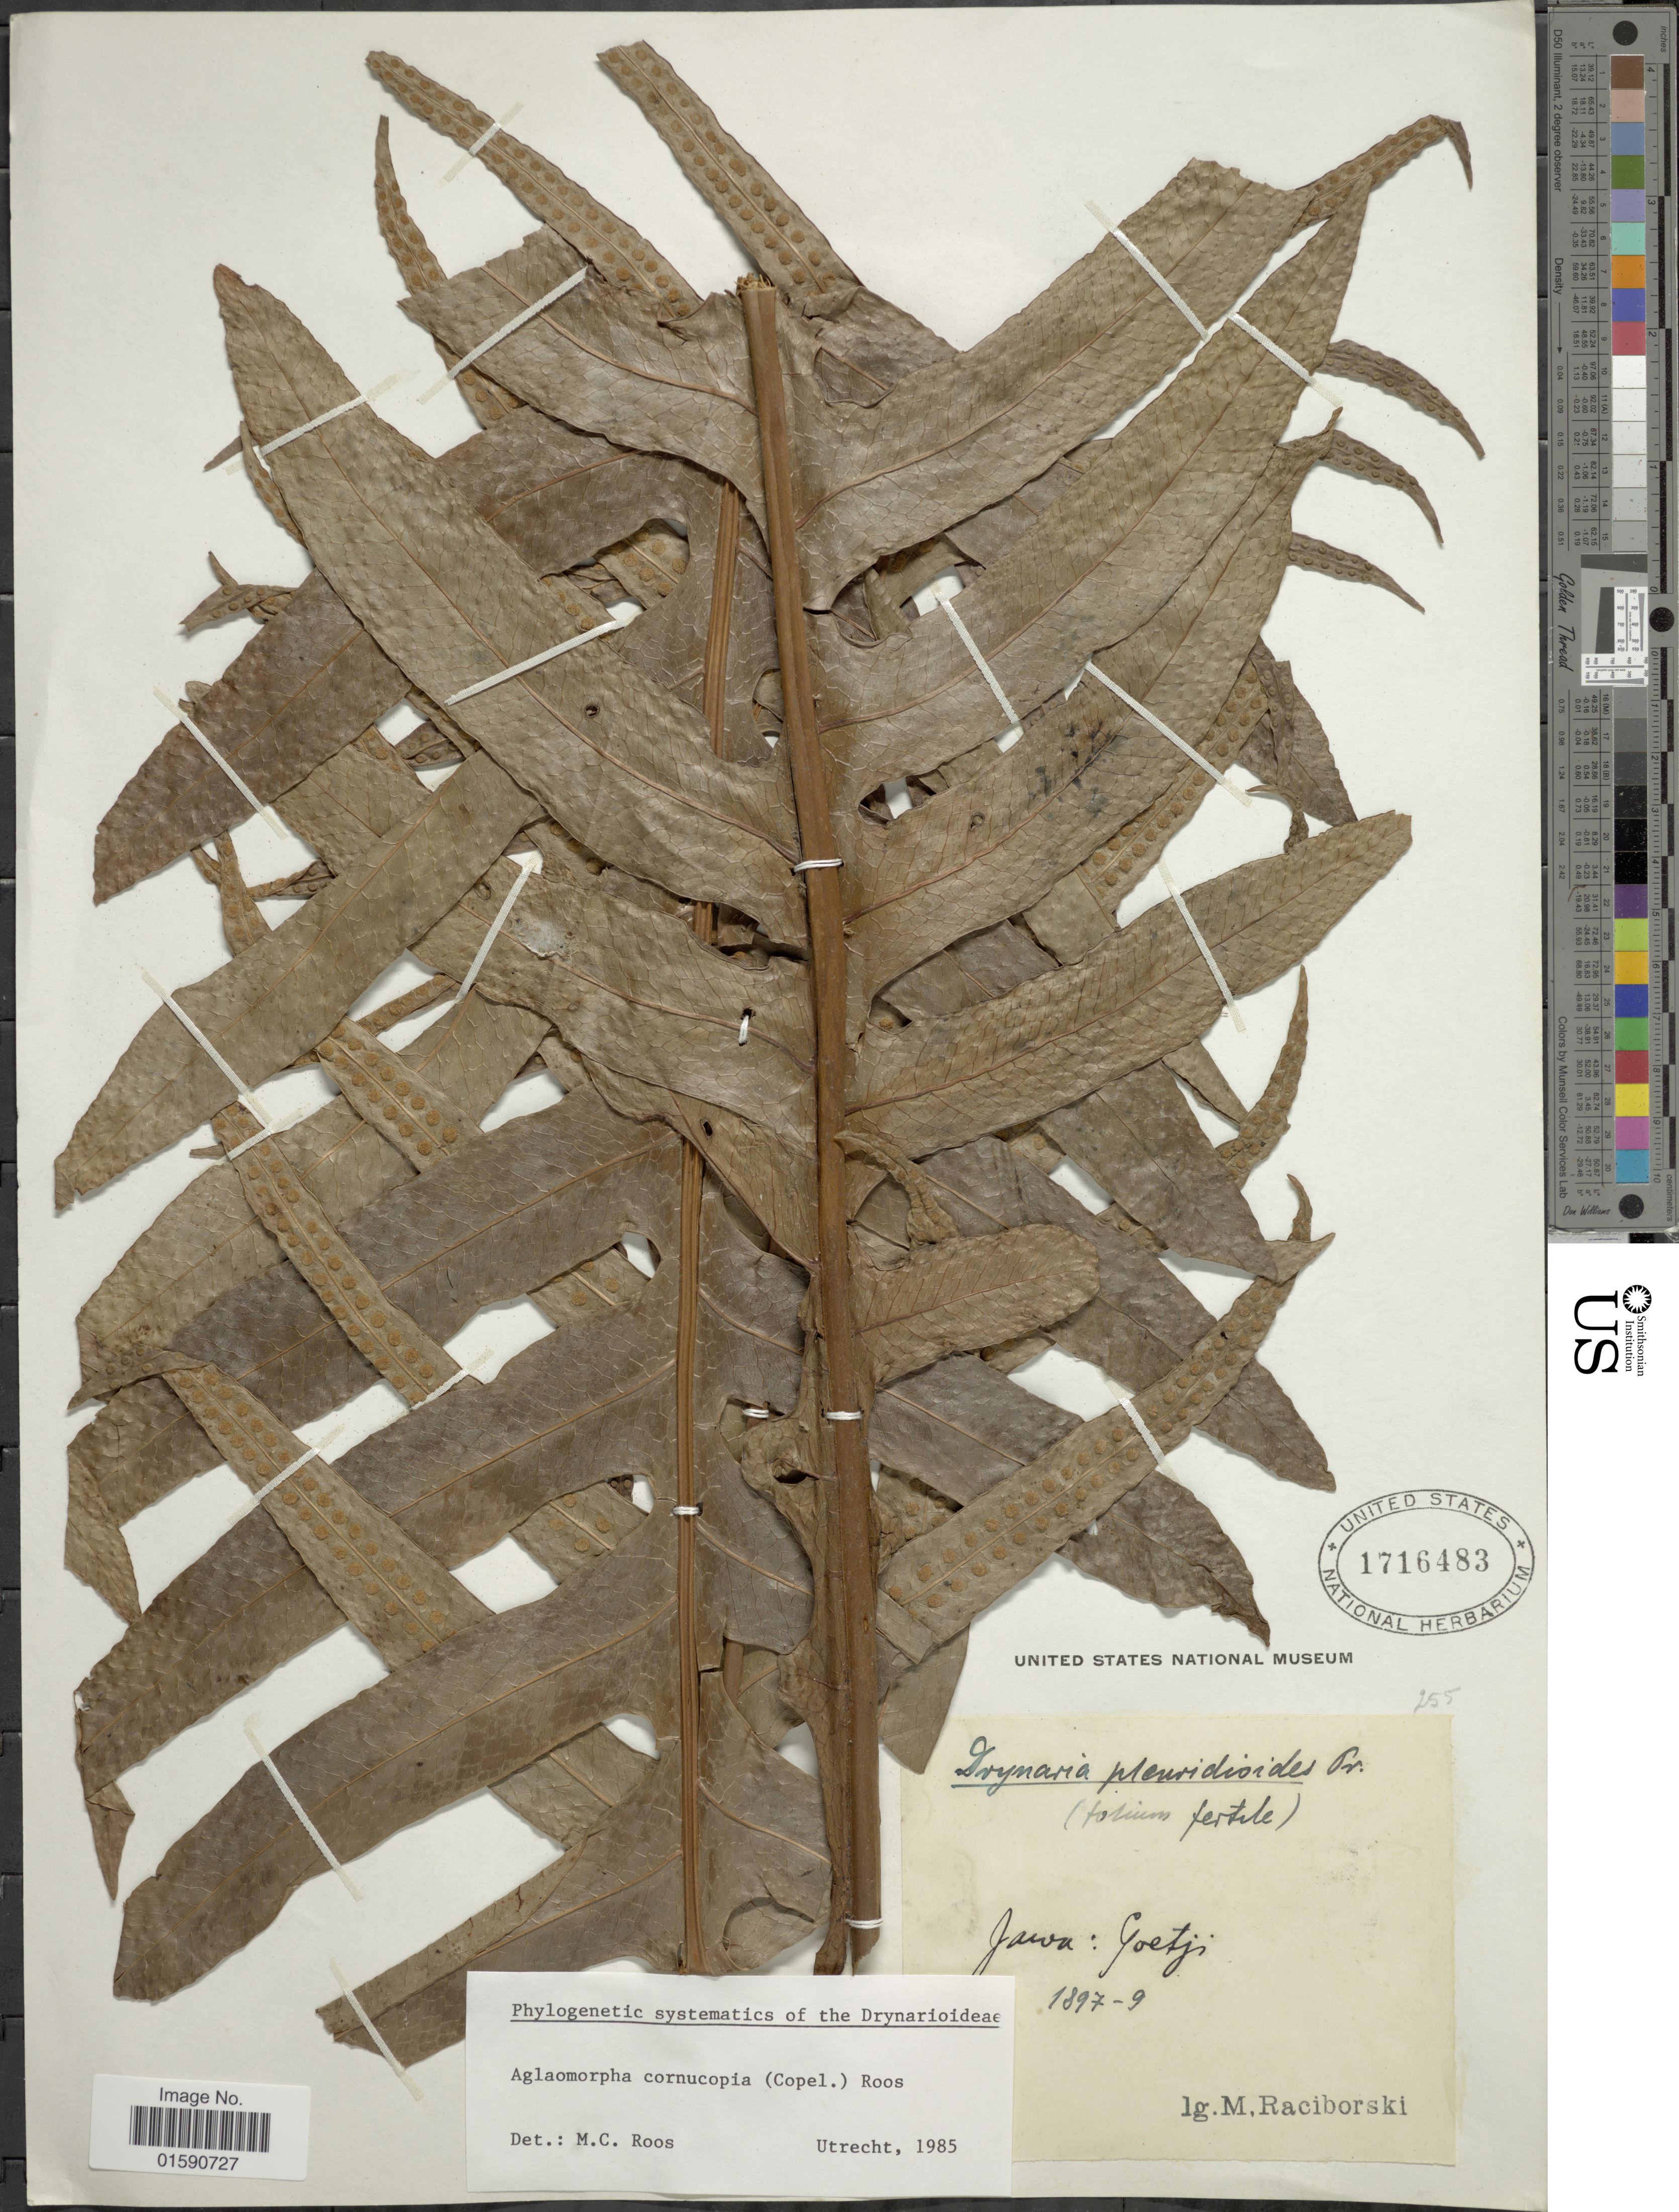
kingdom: Plantae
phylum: Tracheophyta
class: Polypodiopsida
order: Polypodiales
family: Polypodiaceae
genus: Drynaria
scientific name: Drynaria pleuridioides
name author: C. Presl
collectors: M. Raciborski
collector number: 255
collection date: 1897/1899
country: Indonesia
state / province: Java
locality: Goetji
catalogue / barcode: US 1716483